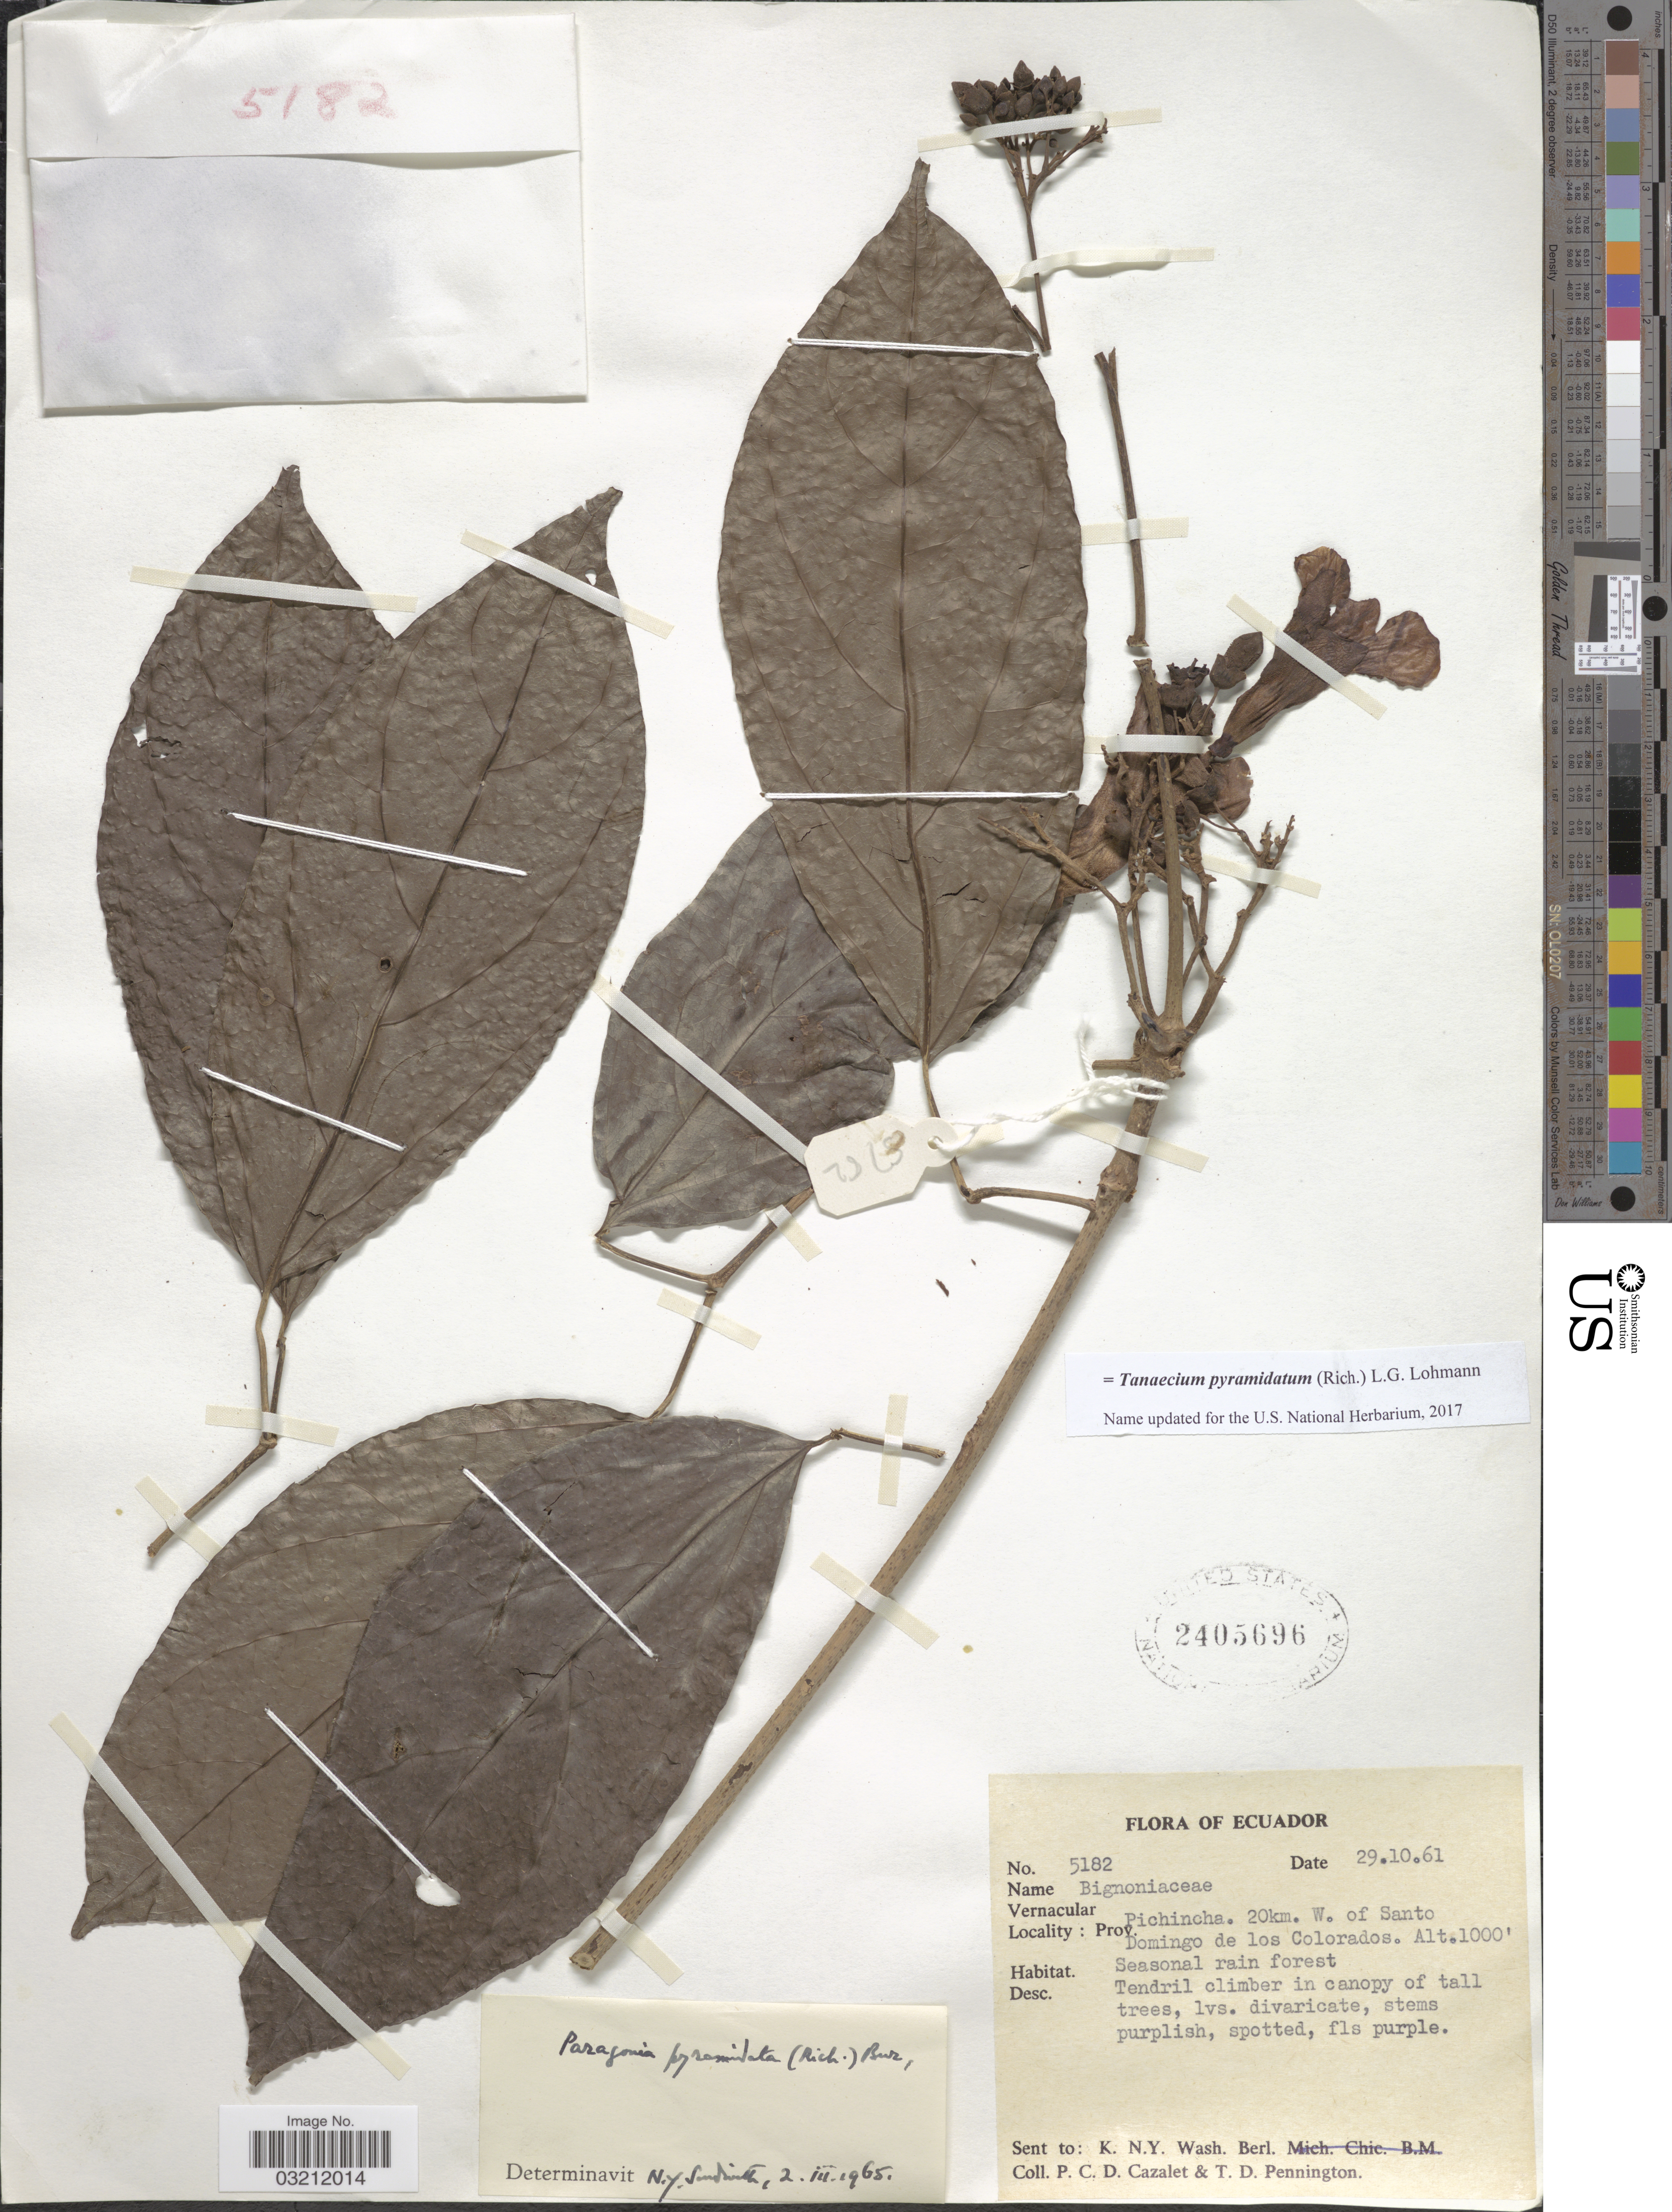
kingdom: Plantae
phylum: Tracheophyta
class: Magnoliopsida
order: Lamiales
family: Bignoniaceae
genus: Tanaecium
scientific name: Tanaecium pyramidatum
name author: (Rich.) L.G. Lohmann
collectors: P. C. D. Cazalet & T. D. Pennington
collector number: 5182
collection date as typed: Transcribed d/m/y: 29/10/61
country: Ecuador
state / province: Pichincha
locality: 20 km. W. of Santo Domingo de los Colorados.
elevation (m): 305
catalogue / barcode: US 2405696